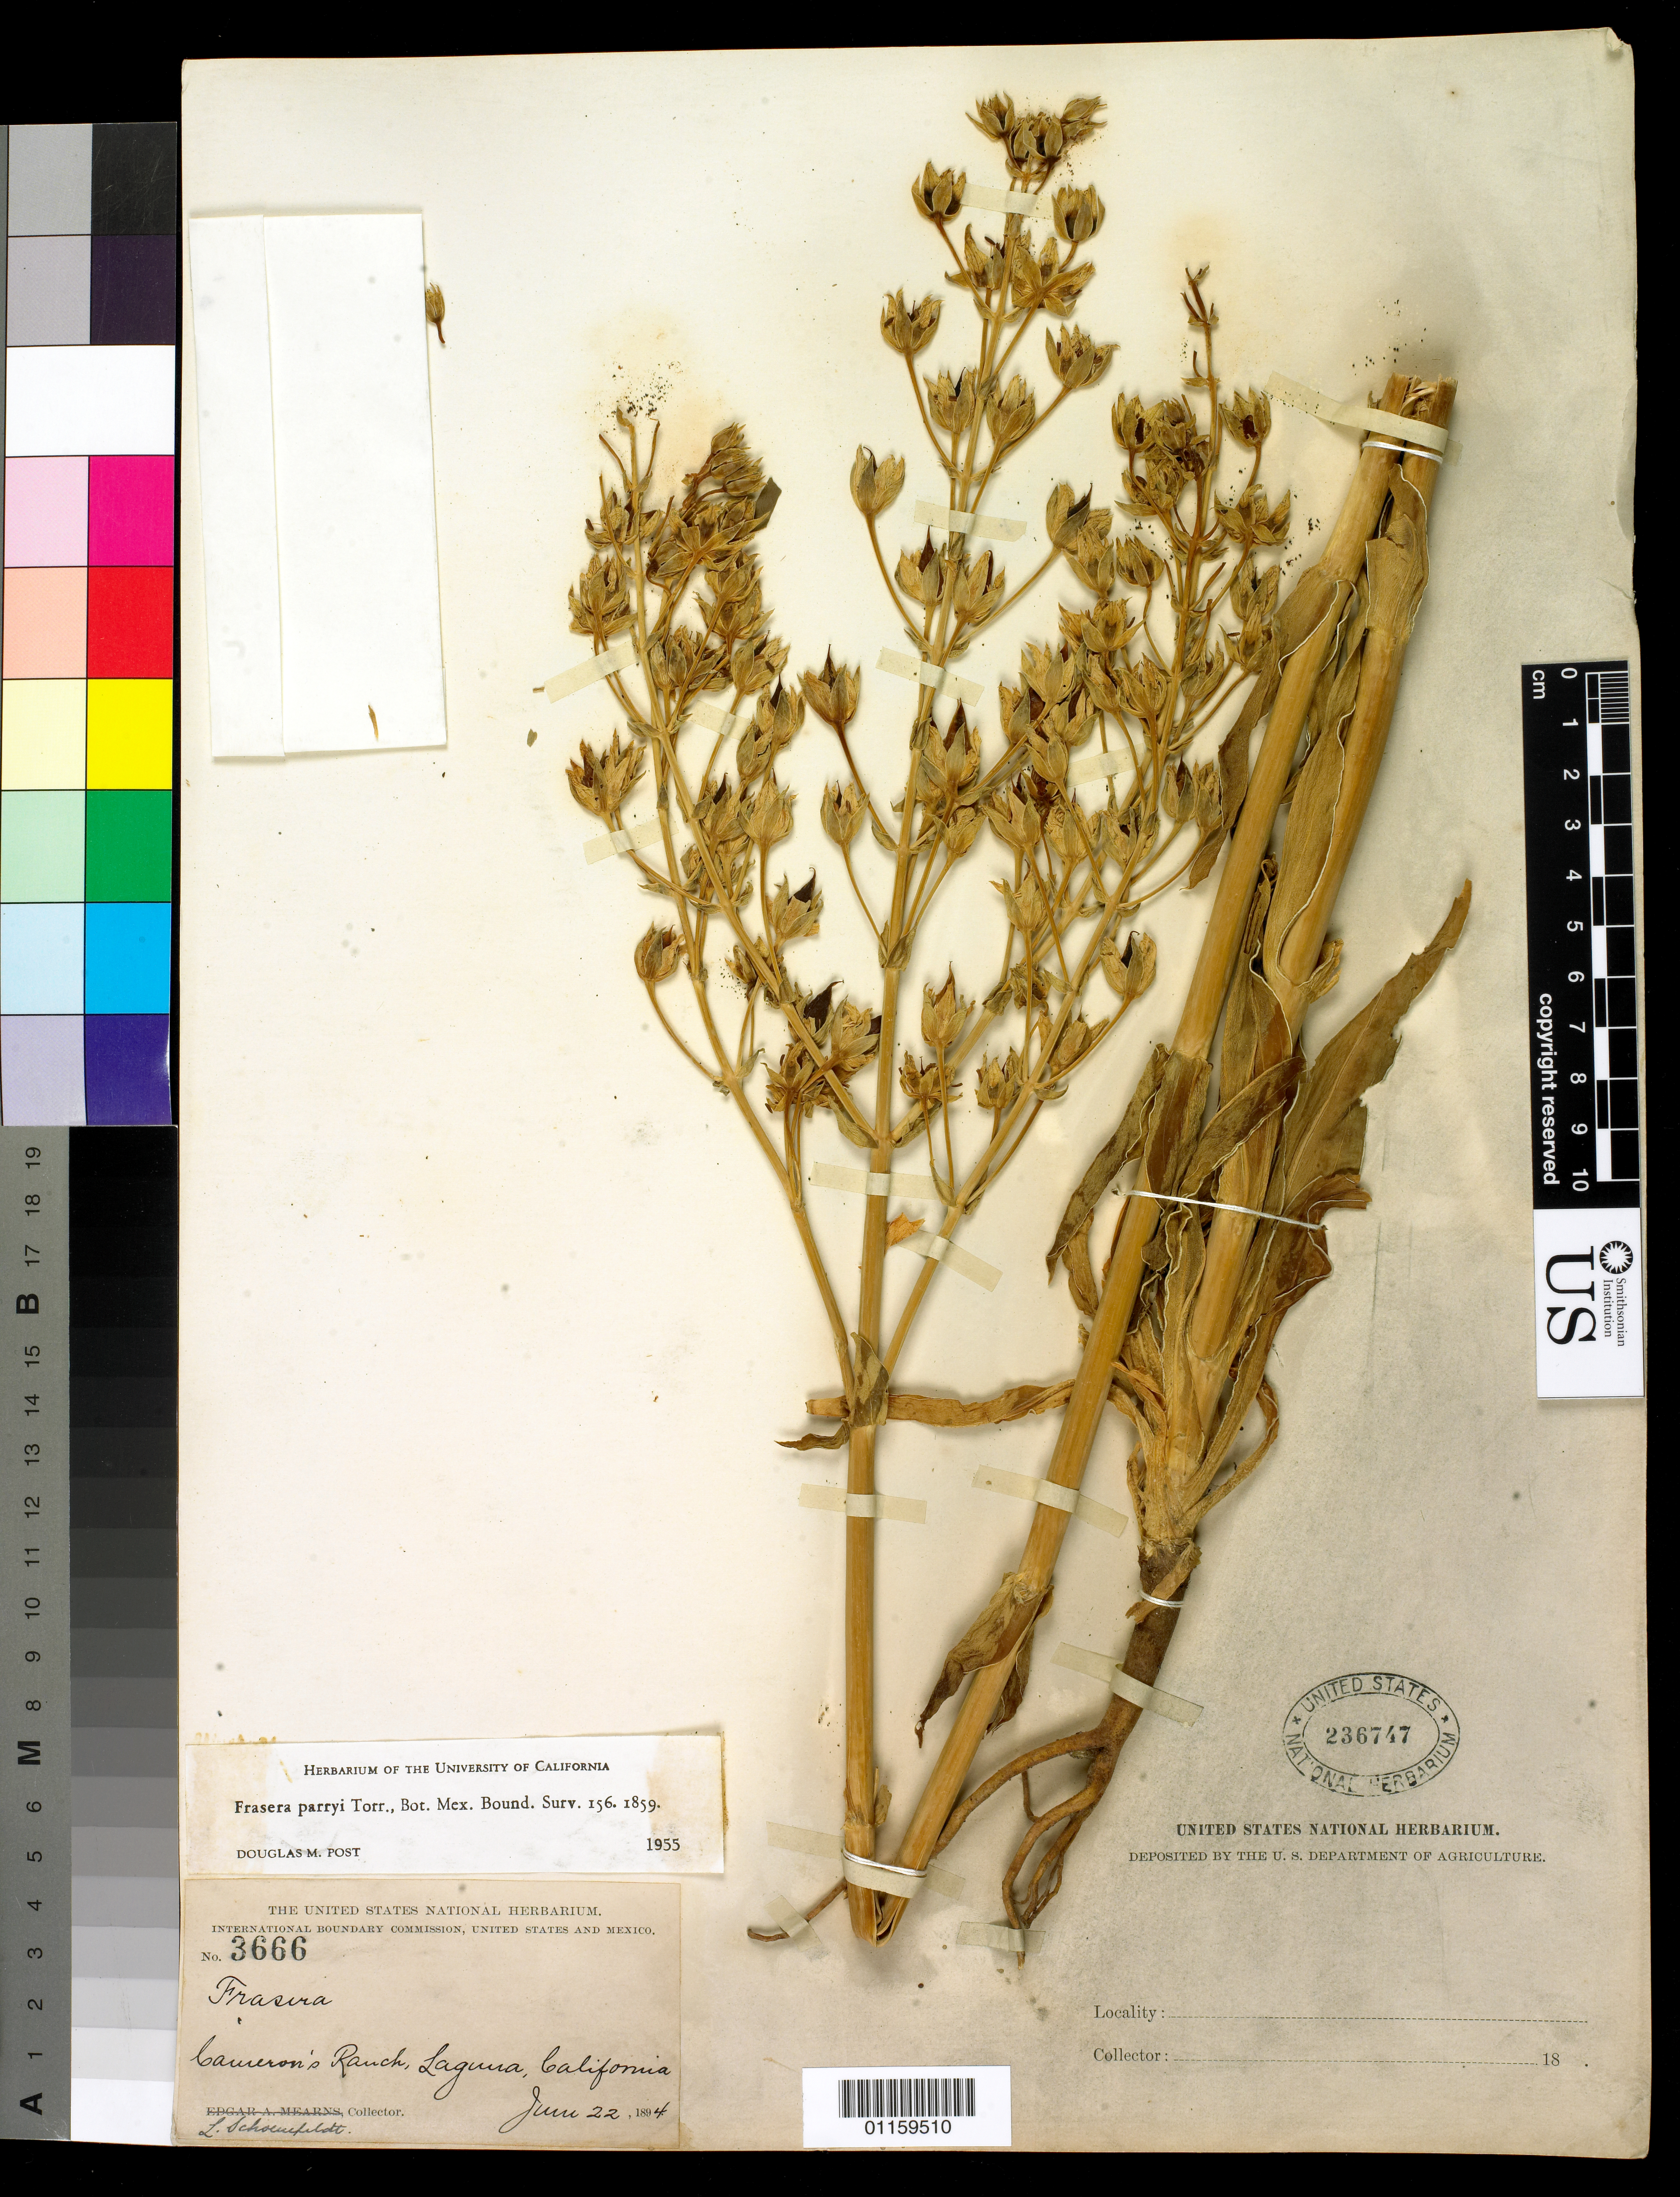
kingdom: Plantae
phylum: Tracheophyta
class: Magnoliopsida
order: Gentianales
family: Gentianaceae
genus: Swertia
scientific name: Swertia parryi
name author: (Torr.) Kuntze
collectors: E. A. Mearns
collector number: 3666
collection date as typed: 22 Jun 1894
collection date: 1894-06-22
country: United States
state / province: California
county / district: Orange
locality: Cameron's Ranch, Laguna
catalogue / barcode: US 236747